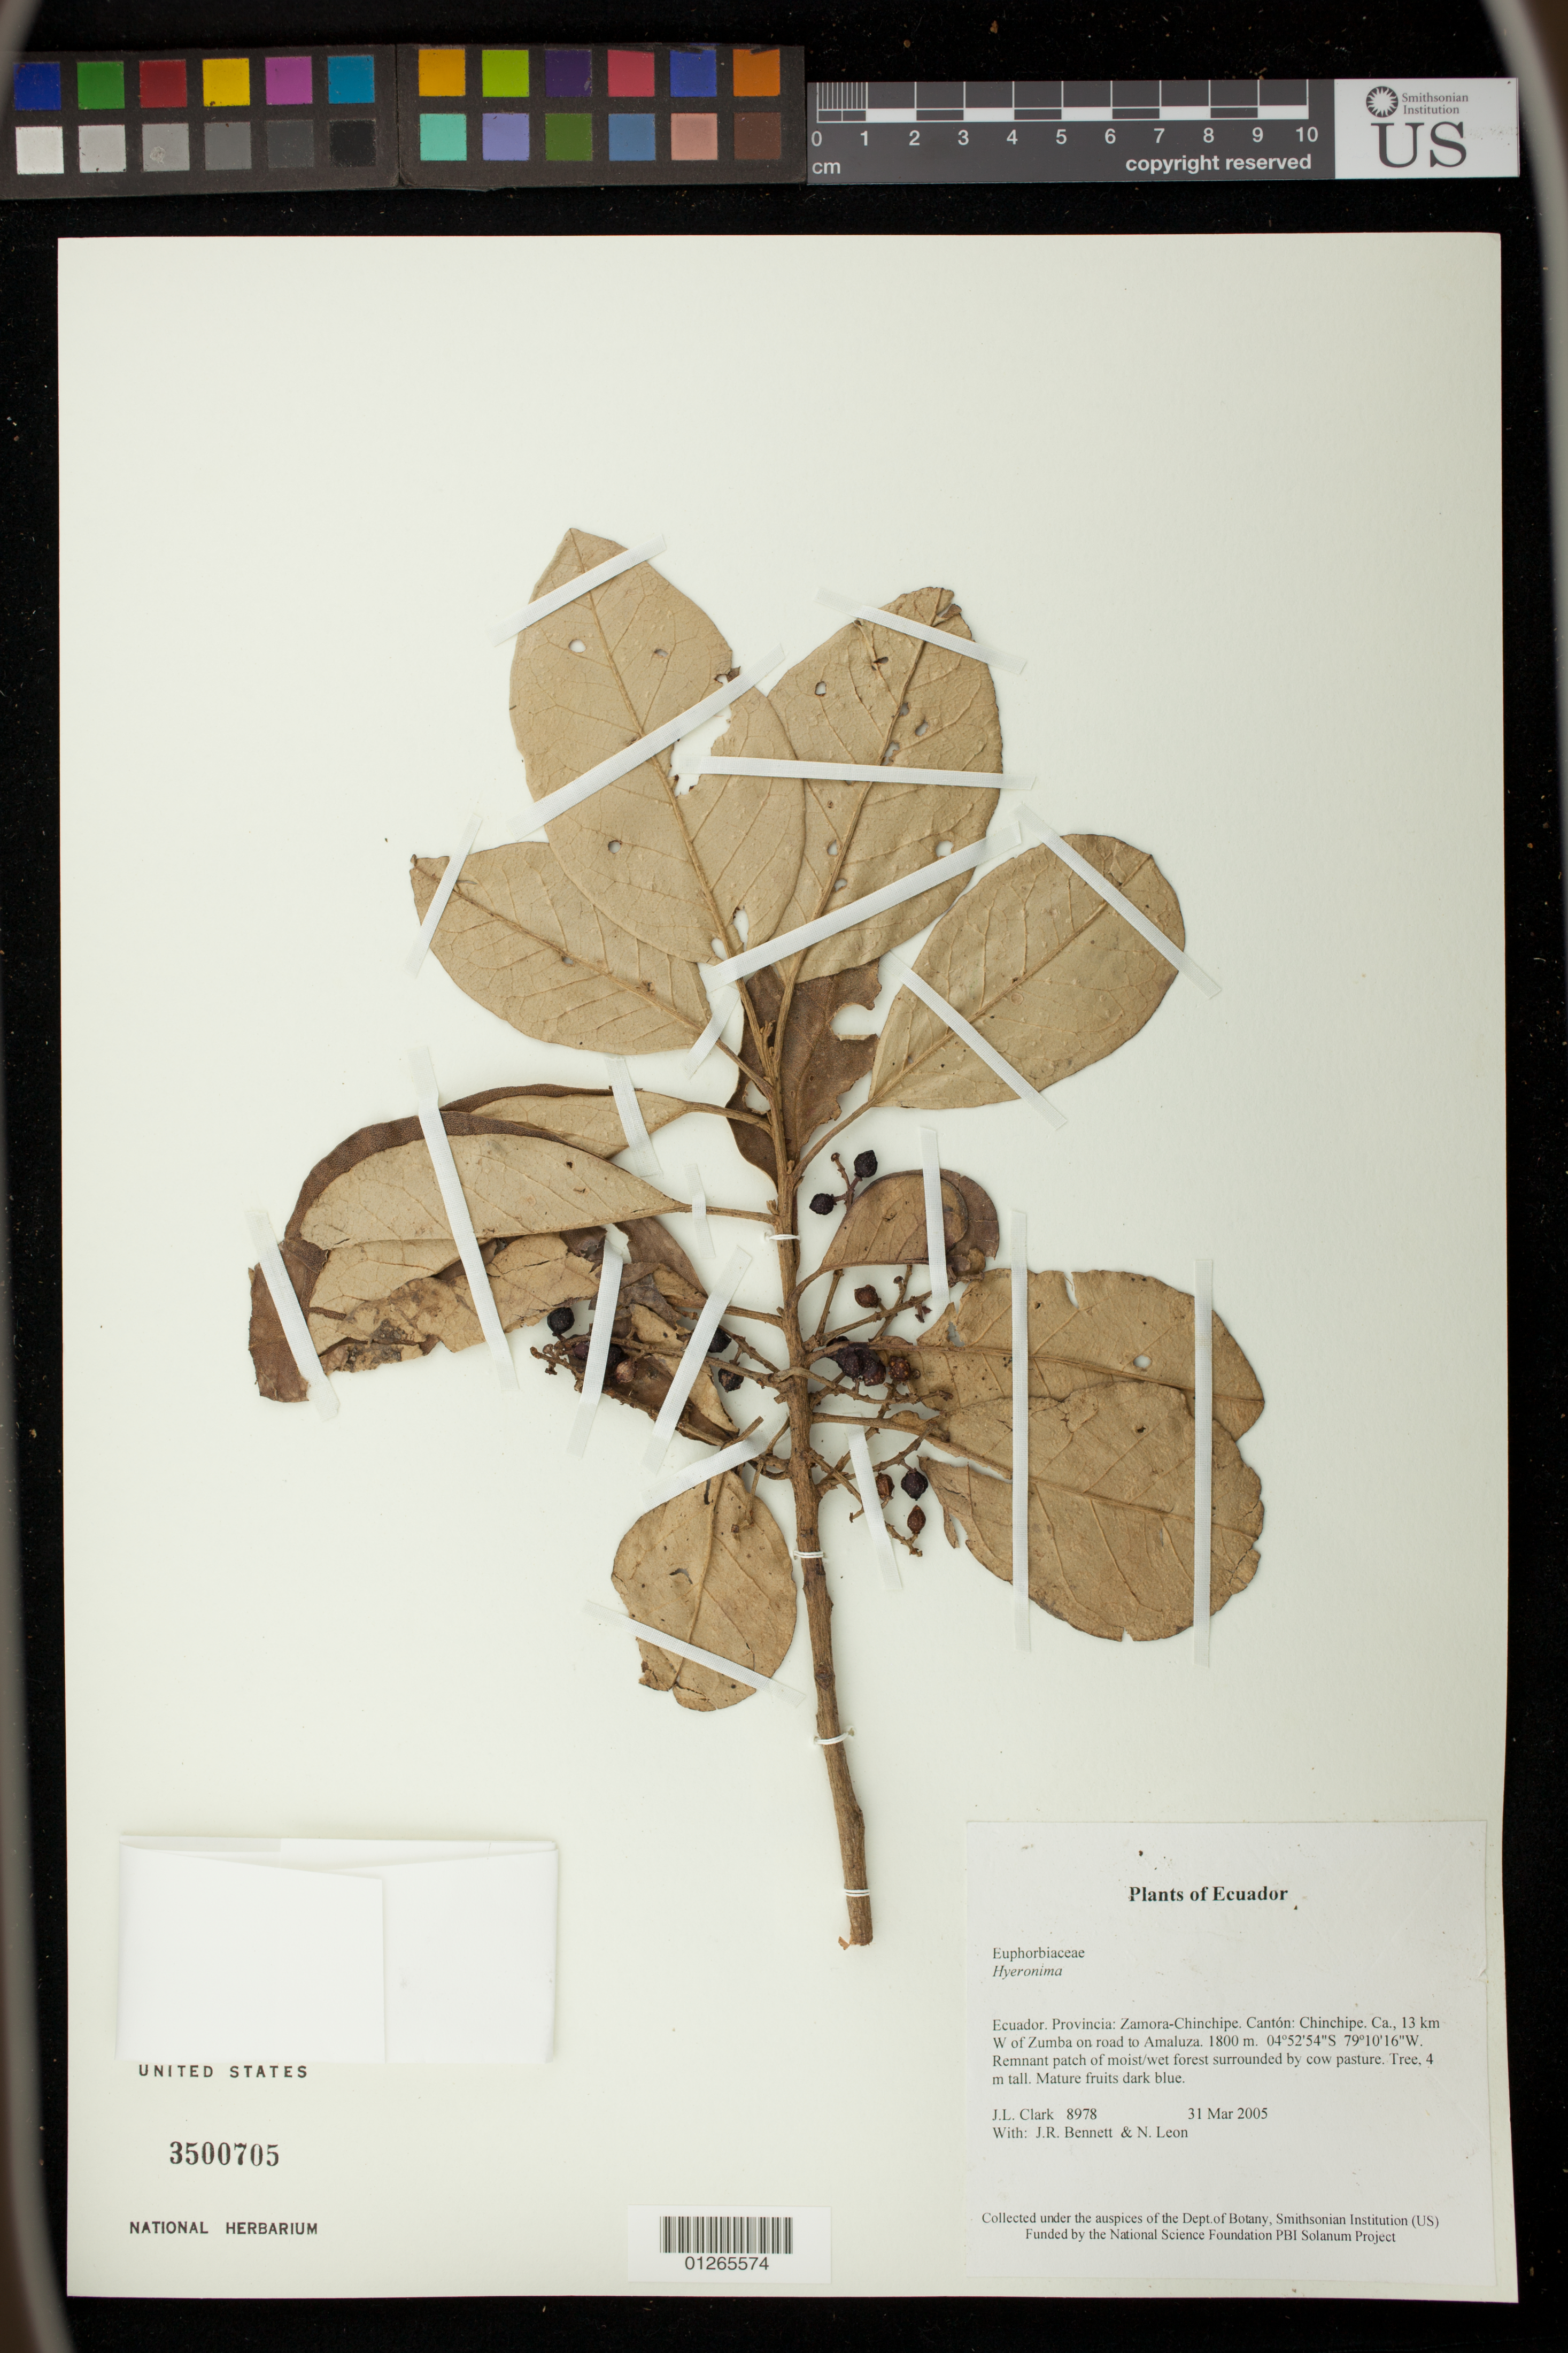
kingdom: Plantae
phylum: Tracheophyta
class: Magnoliopsida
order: Malpighiales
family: Phyllanthaceae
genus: Hieronyma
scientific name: Hieronyma sp.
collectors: J. L. Clark, J. R. Bennett & N. Leon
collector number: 8978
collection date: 2005-03-31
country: Ecuador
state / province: Zamora-Chinchipe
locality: Coripata, Yungas ?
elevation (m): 1800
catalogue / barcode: US 3500705